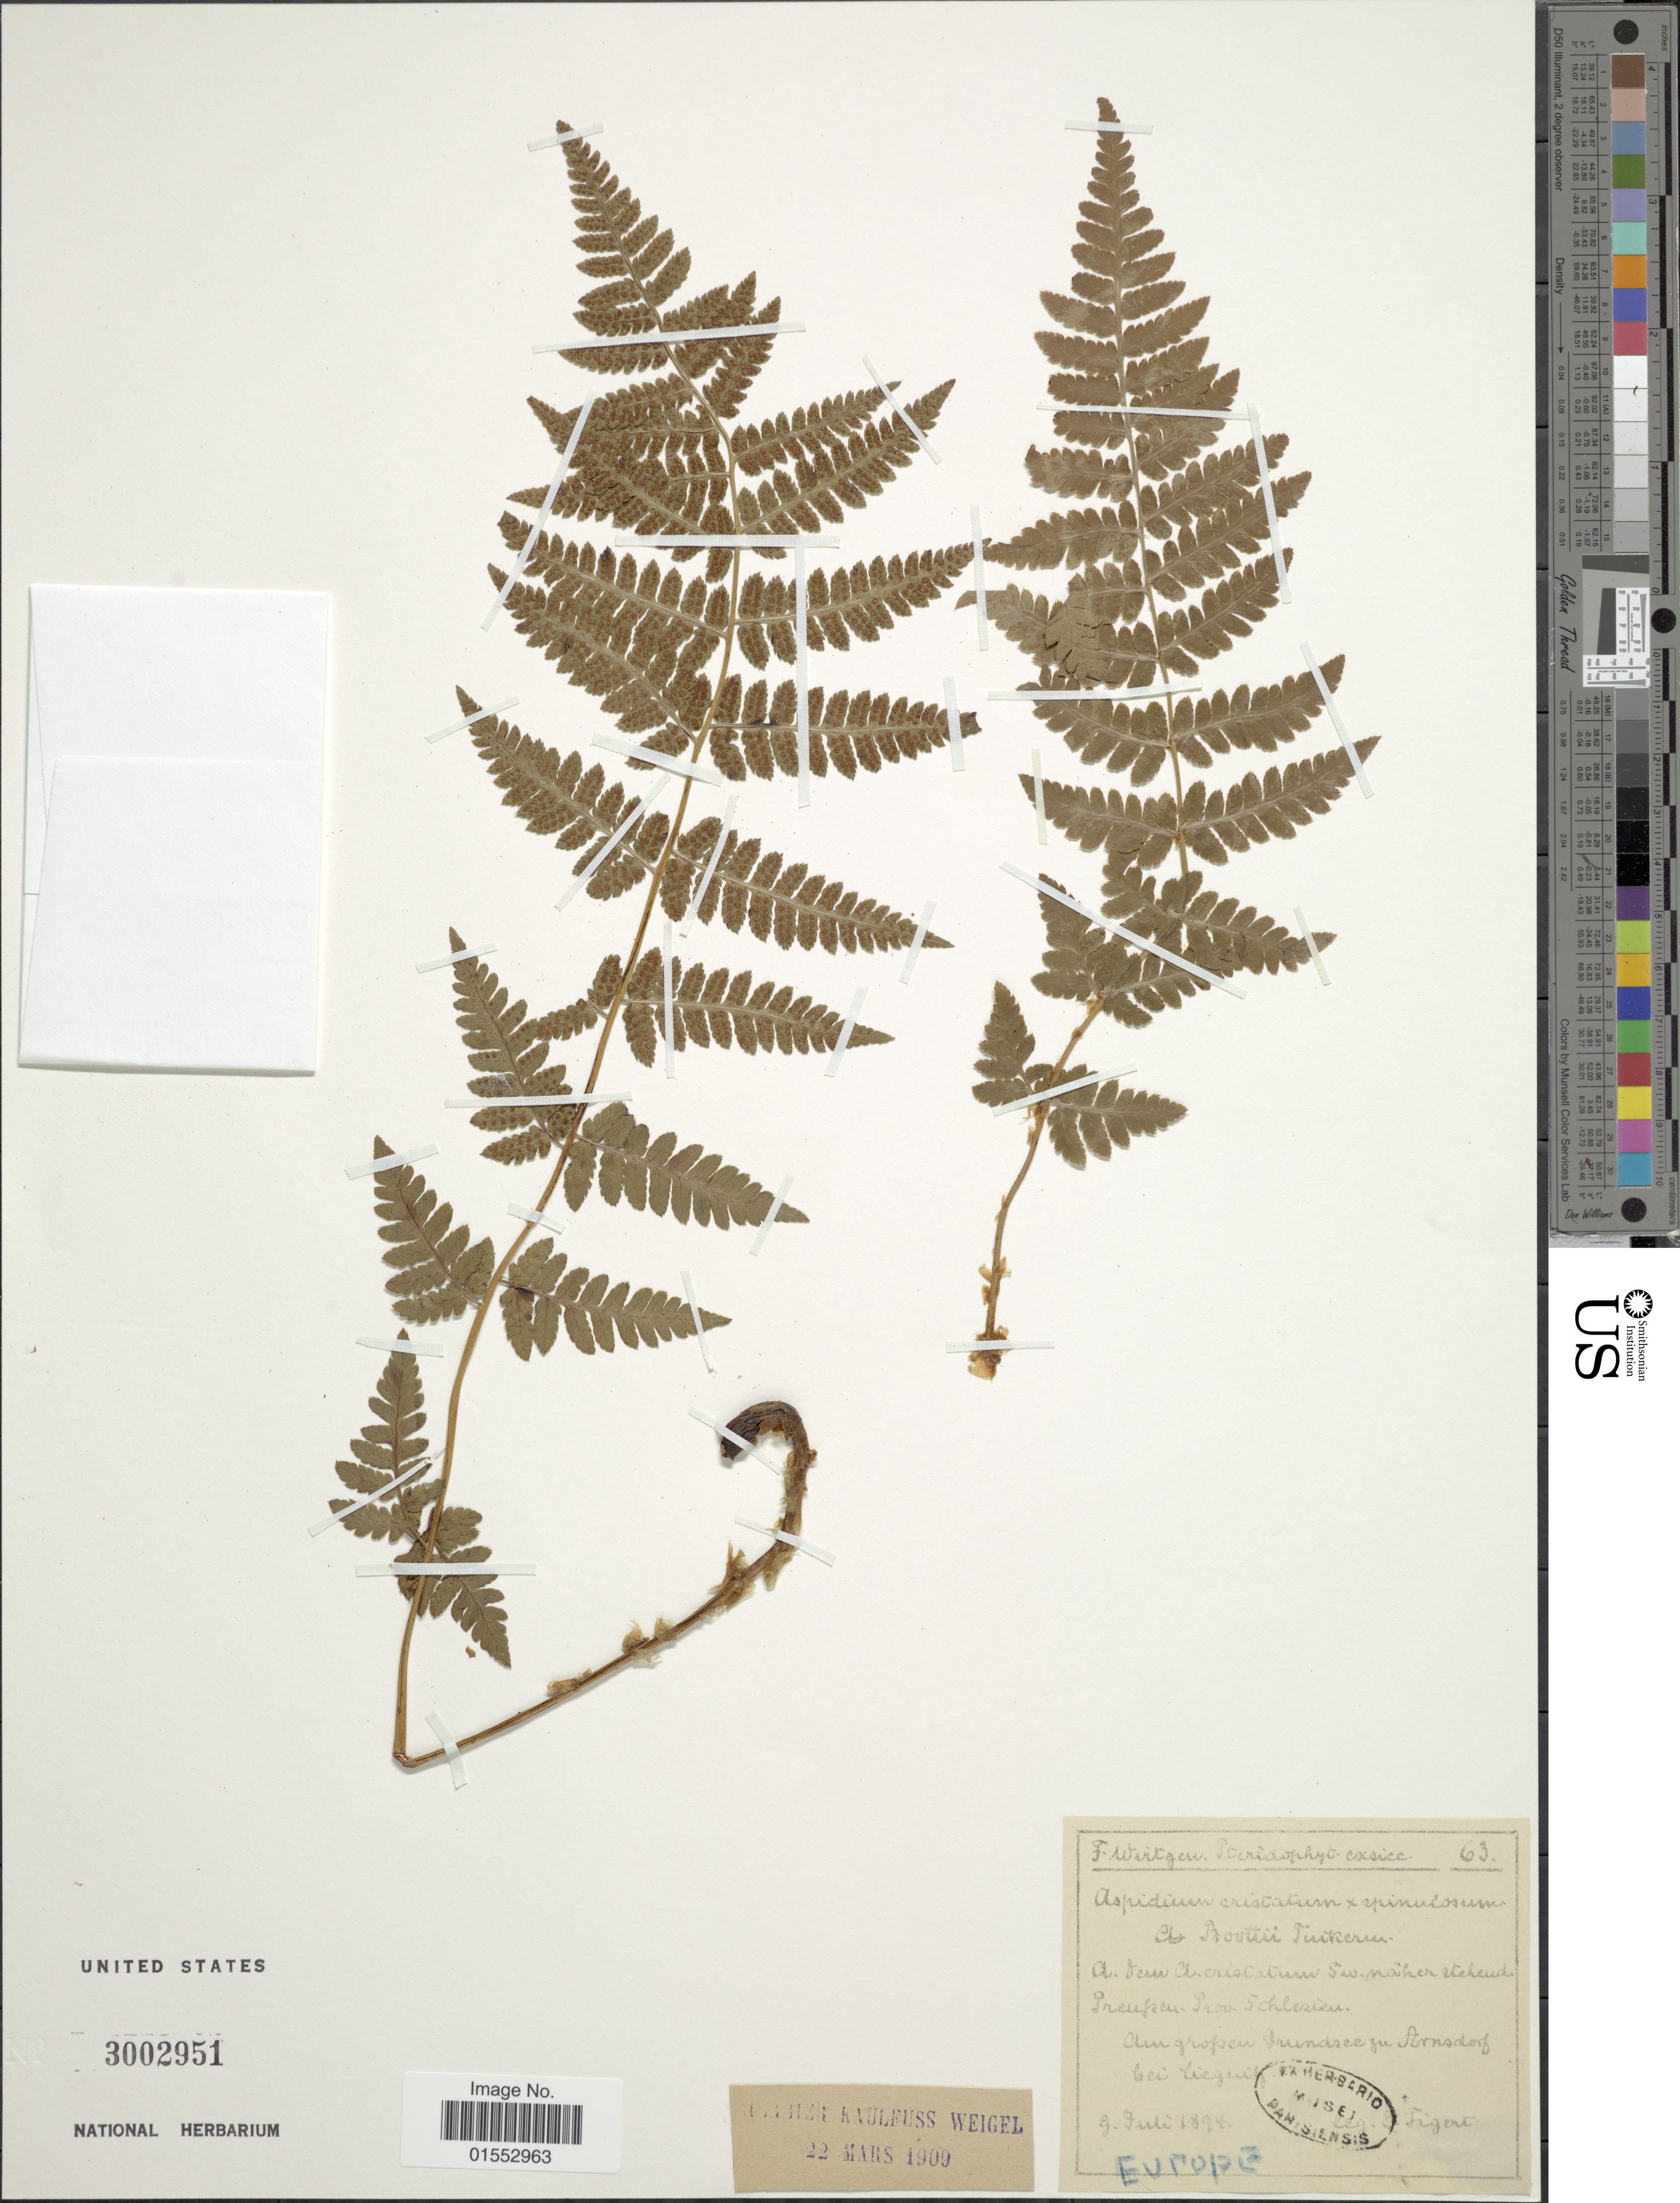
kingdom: Plantae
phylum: Tracheophyta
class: Polypodiopsida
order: Polypodiales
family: Dryopteridaceae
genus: Dryopteris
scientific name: Dryopteris x boottii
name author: Underw.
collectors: C. Figert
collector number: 63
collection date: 1894-07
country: Germany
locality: An grofsen Grundseegen Arnsdorf bei Liegenis [interpreted]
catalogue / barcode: US 3002951